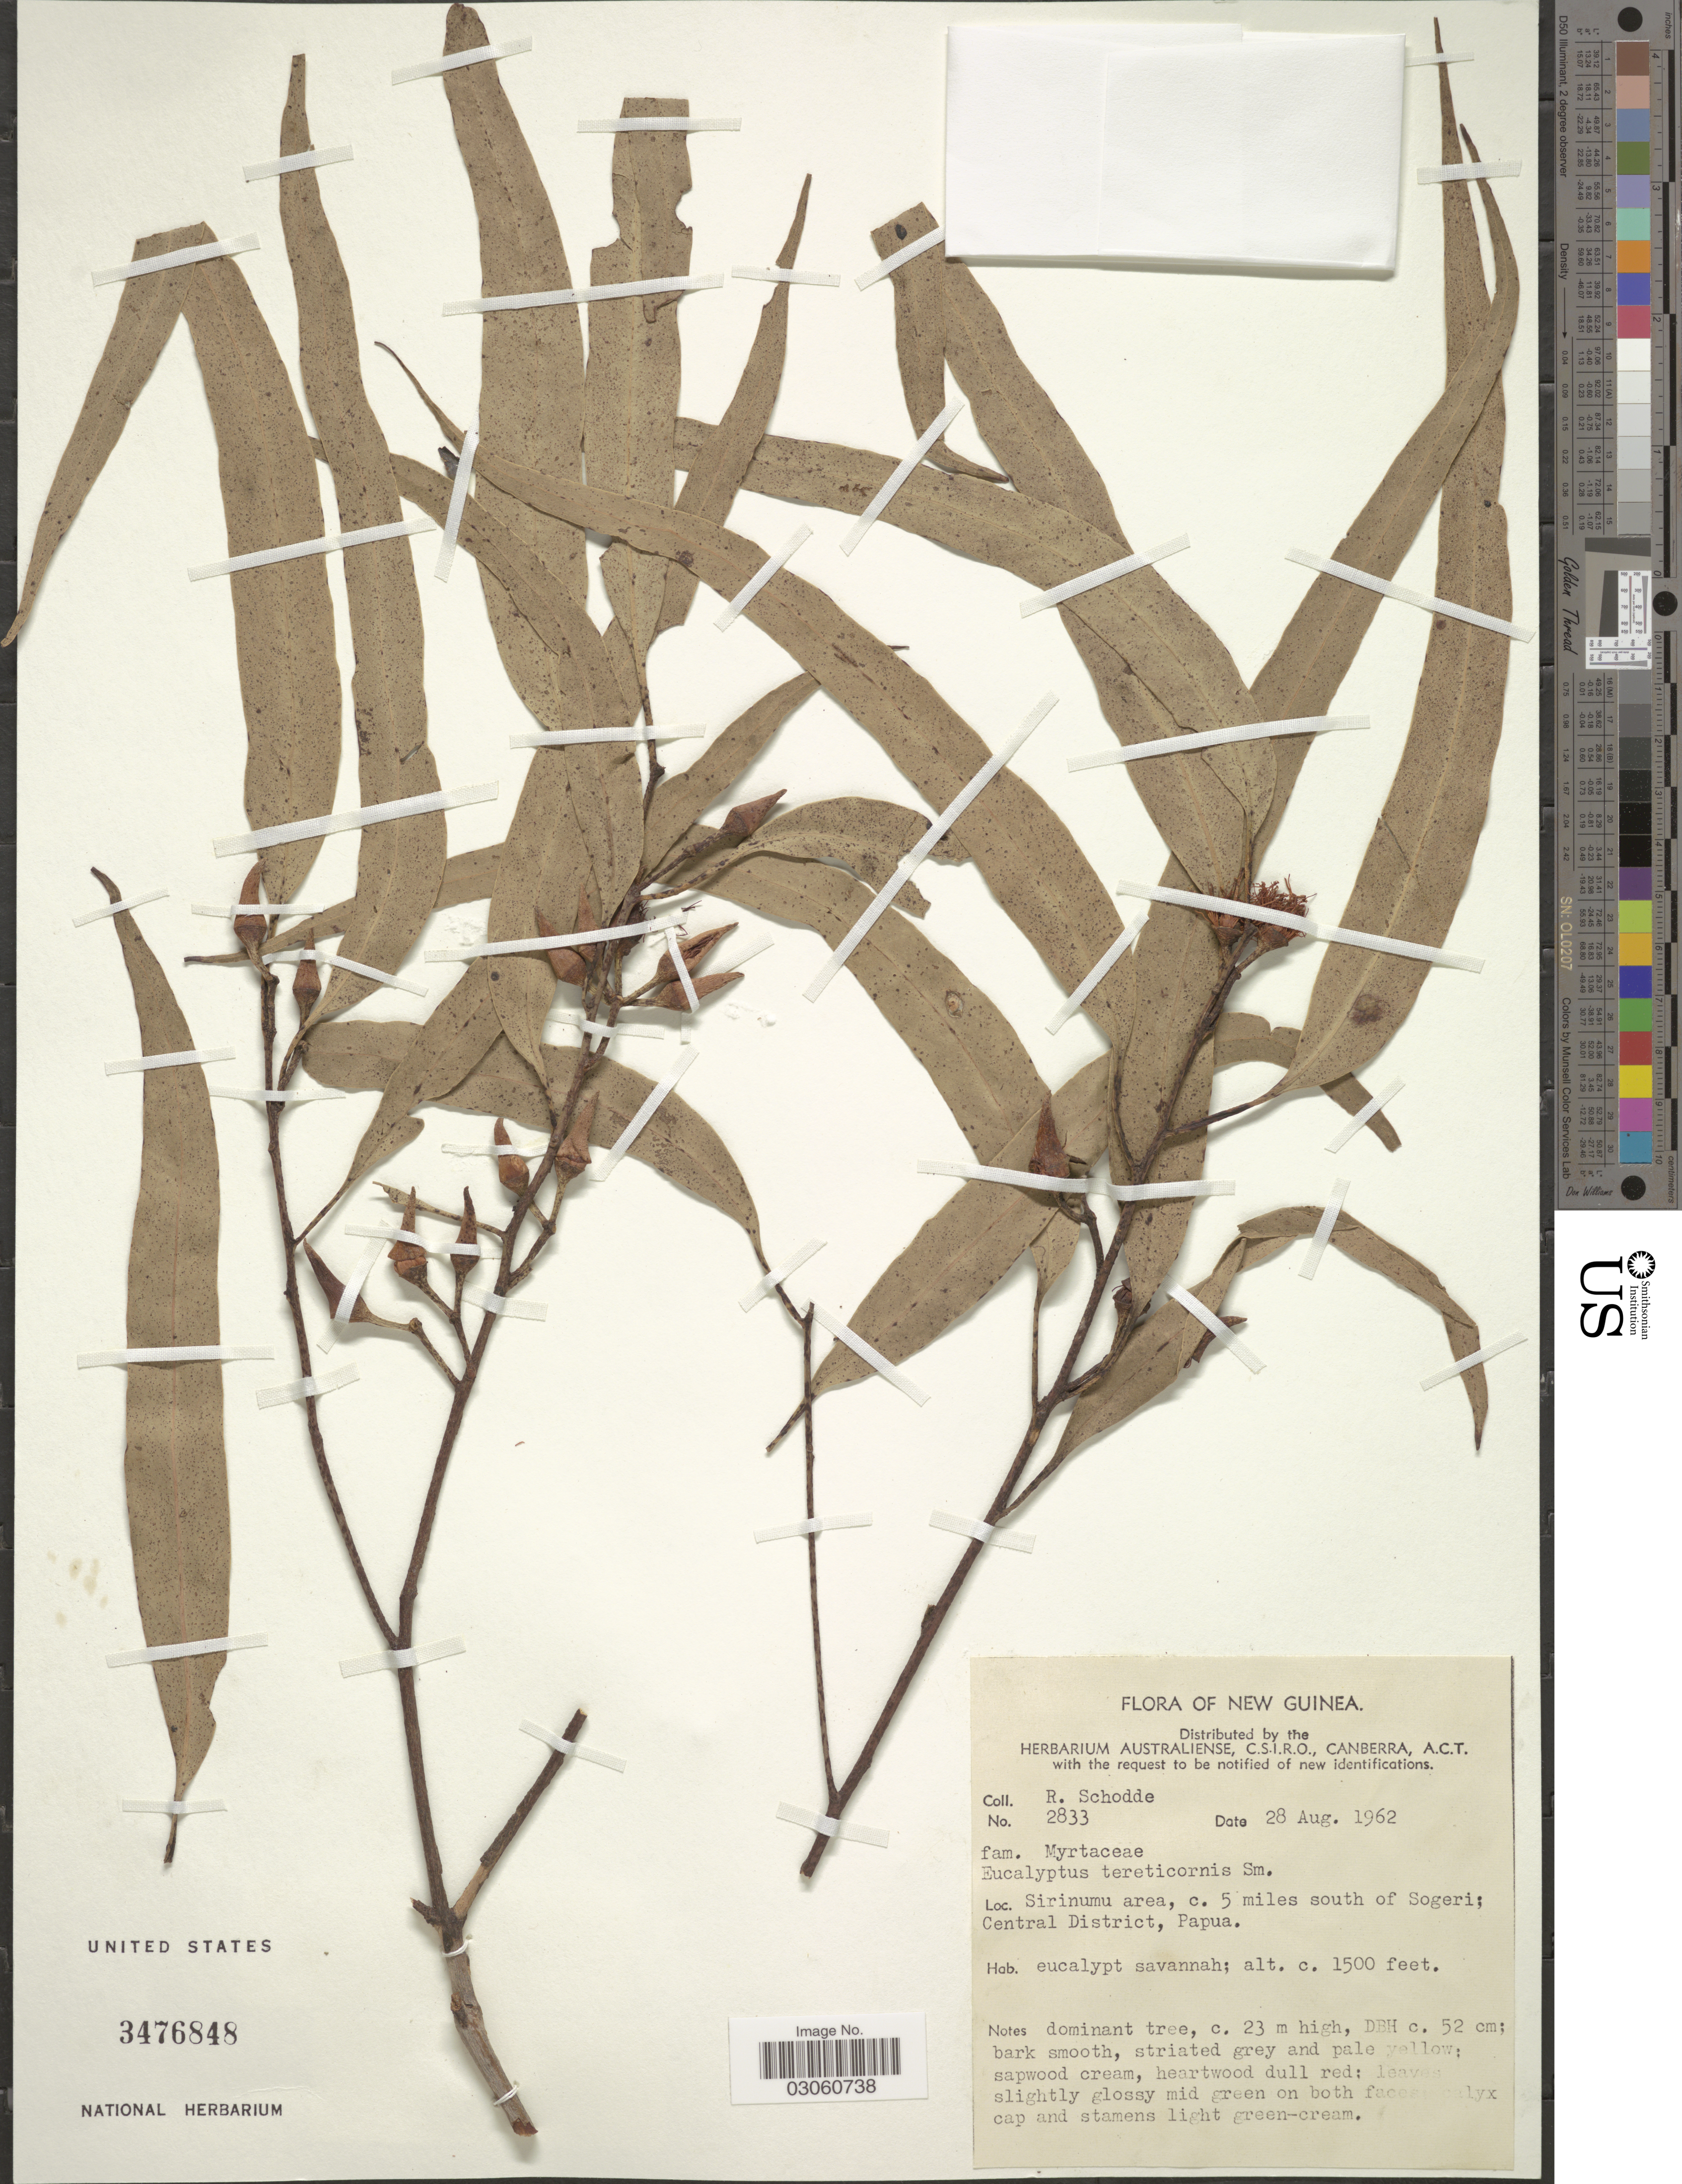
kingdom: Plantae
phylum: Tracheophyta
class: Magnoliopsida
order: Myrtales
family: Myrtaceae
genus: Eucalyptus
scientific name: Eucalyptus tereticornis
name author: Sm.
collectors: R. Schodde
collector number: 2833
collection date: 1962-08-28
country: Papua New Guinea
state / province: Central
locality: New Guinea. Sirinumu area, c. 5 miles south of Sogeri; Central District, Papua.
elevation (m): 457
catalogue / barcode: US 3476848